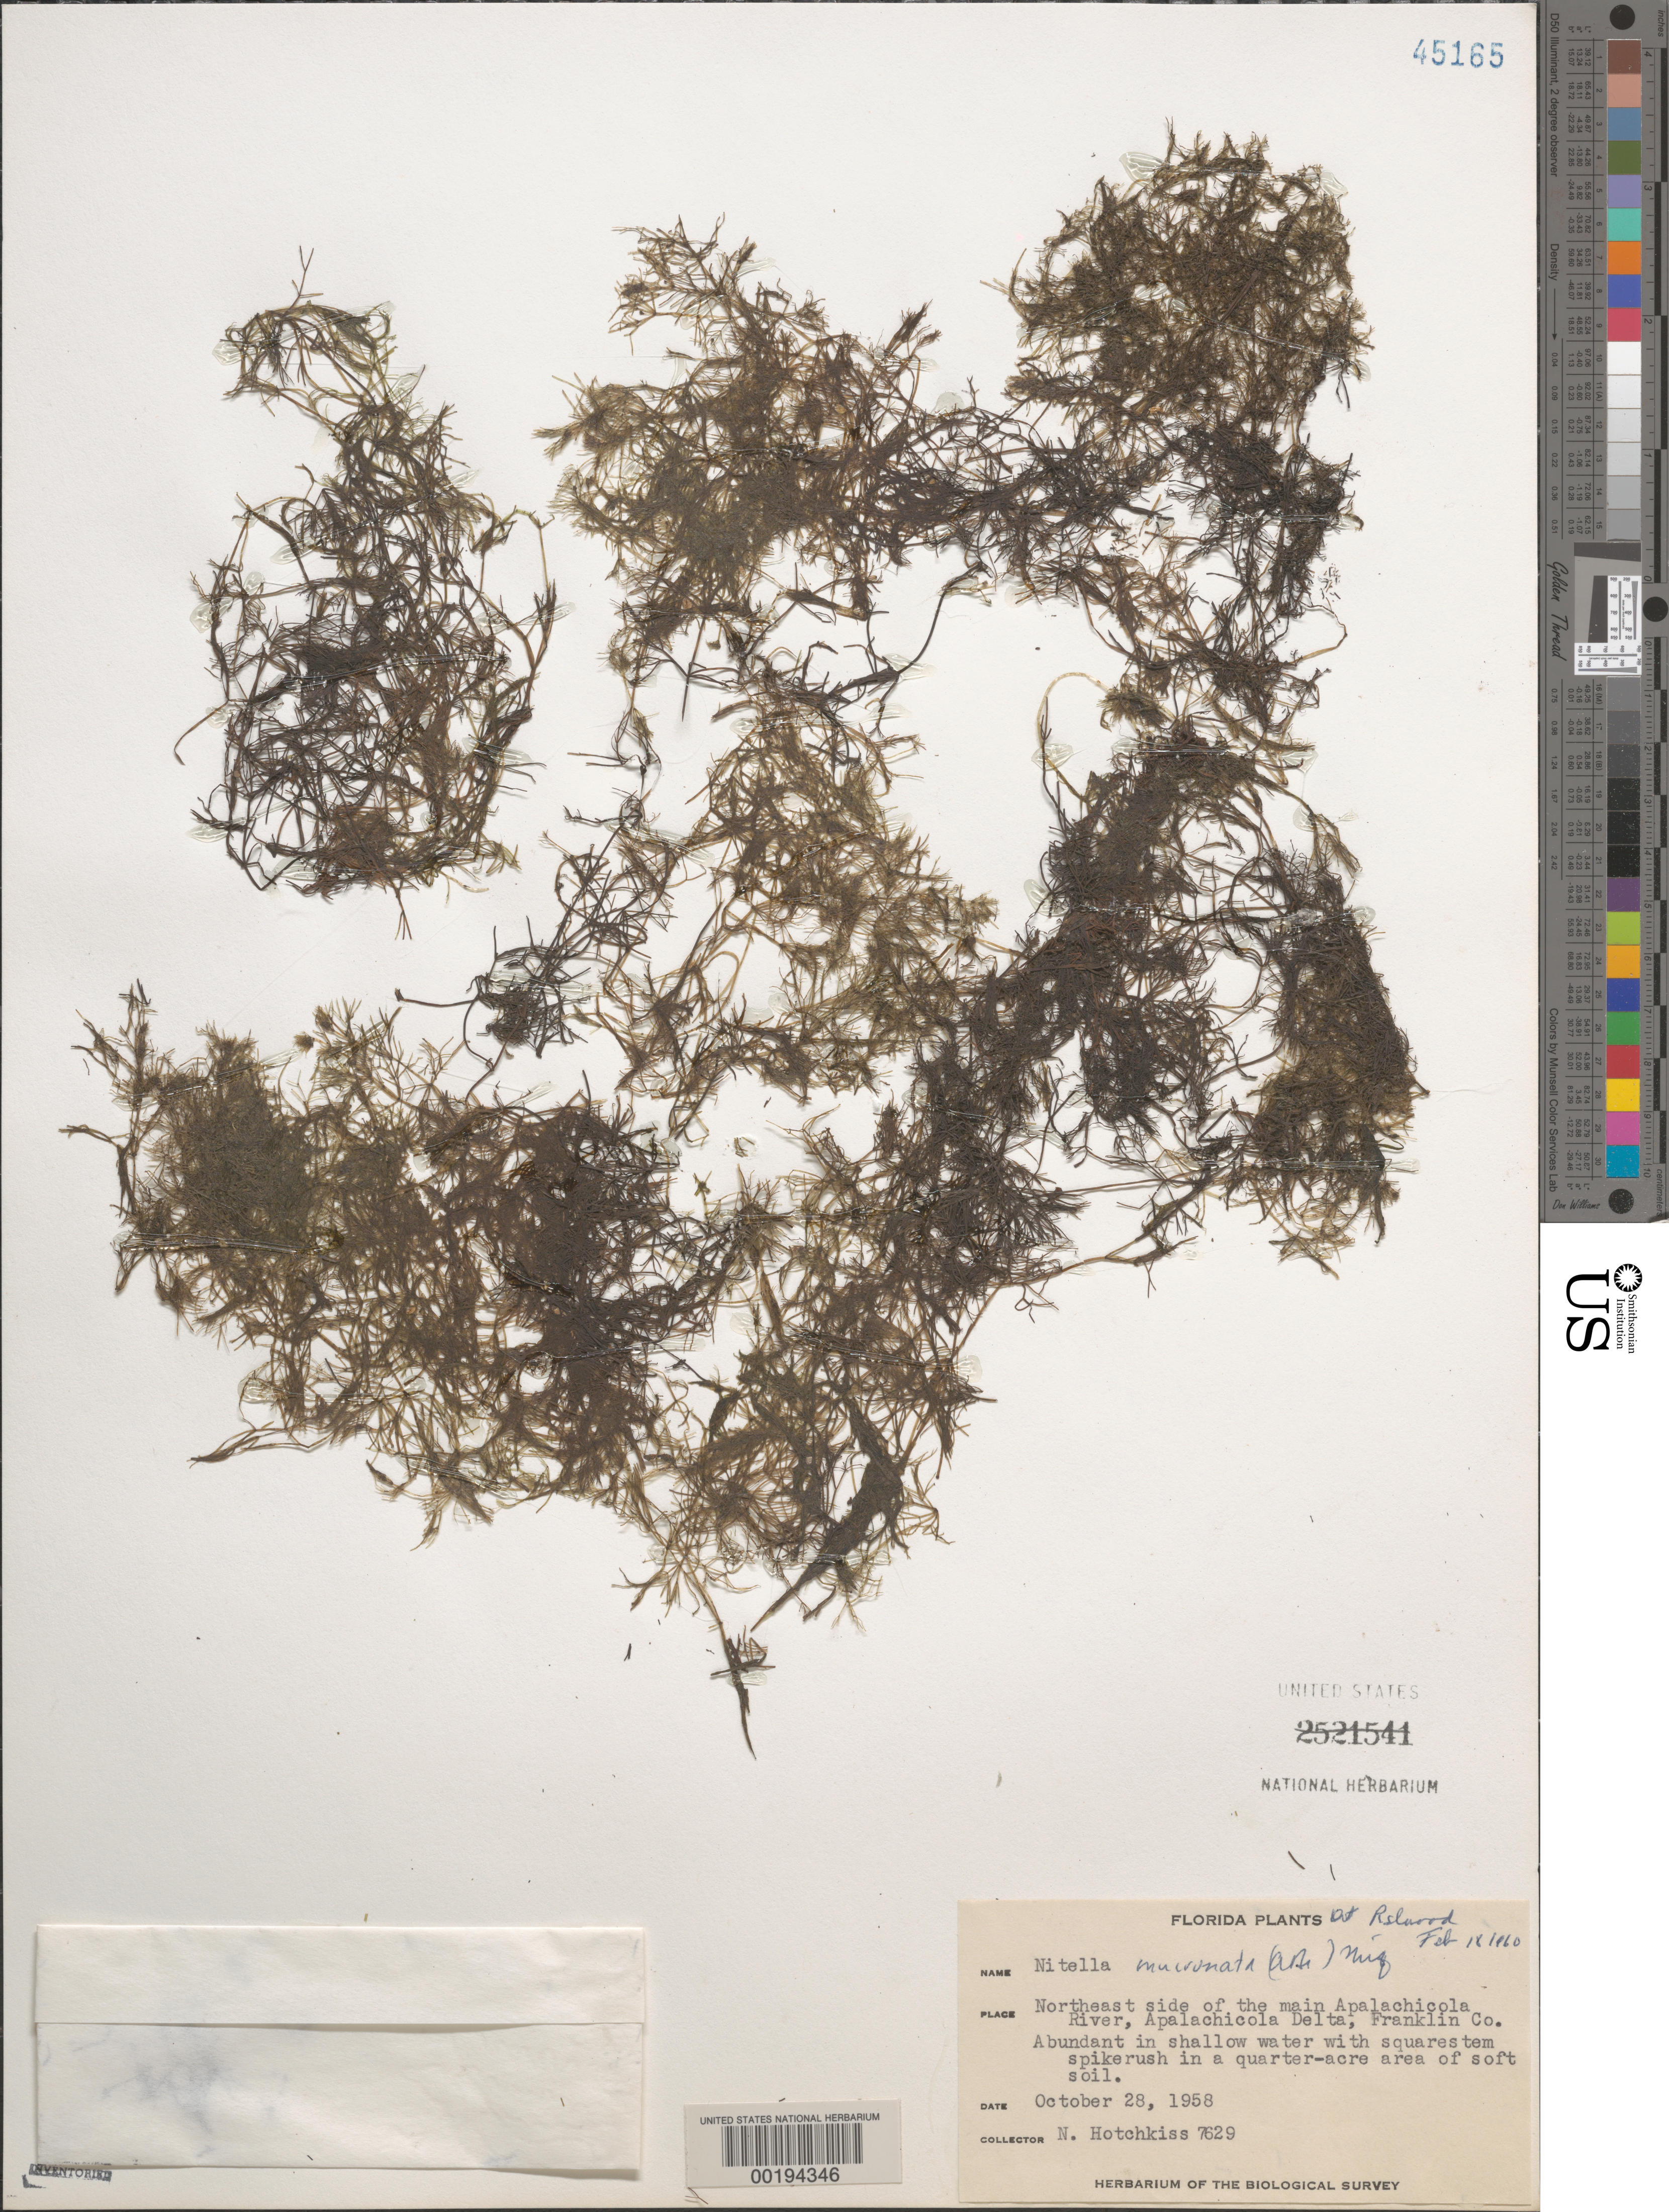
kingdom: Plantae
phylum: Charophyta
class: Charophyceae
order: Charales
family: Characeae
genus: Nitella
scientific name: Nitella mucronata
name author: (A. Braun) F. Miquel in H.C. Hall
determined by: Wood, R. D.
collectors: N. Hotchkiss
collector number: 7629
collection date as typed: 28 Oct 1958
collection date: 1958-10-28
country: United States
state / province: Florida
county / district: Franklin County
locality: Apalachicola River, Apalachicola Delta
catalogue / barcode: US 45165